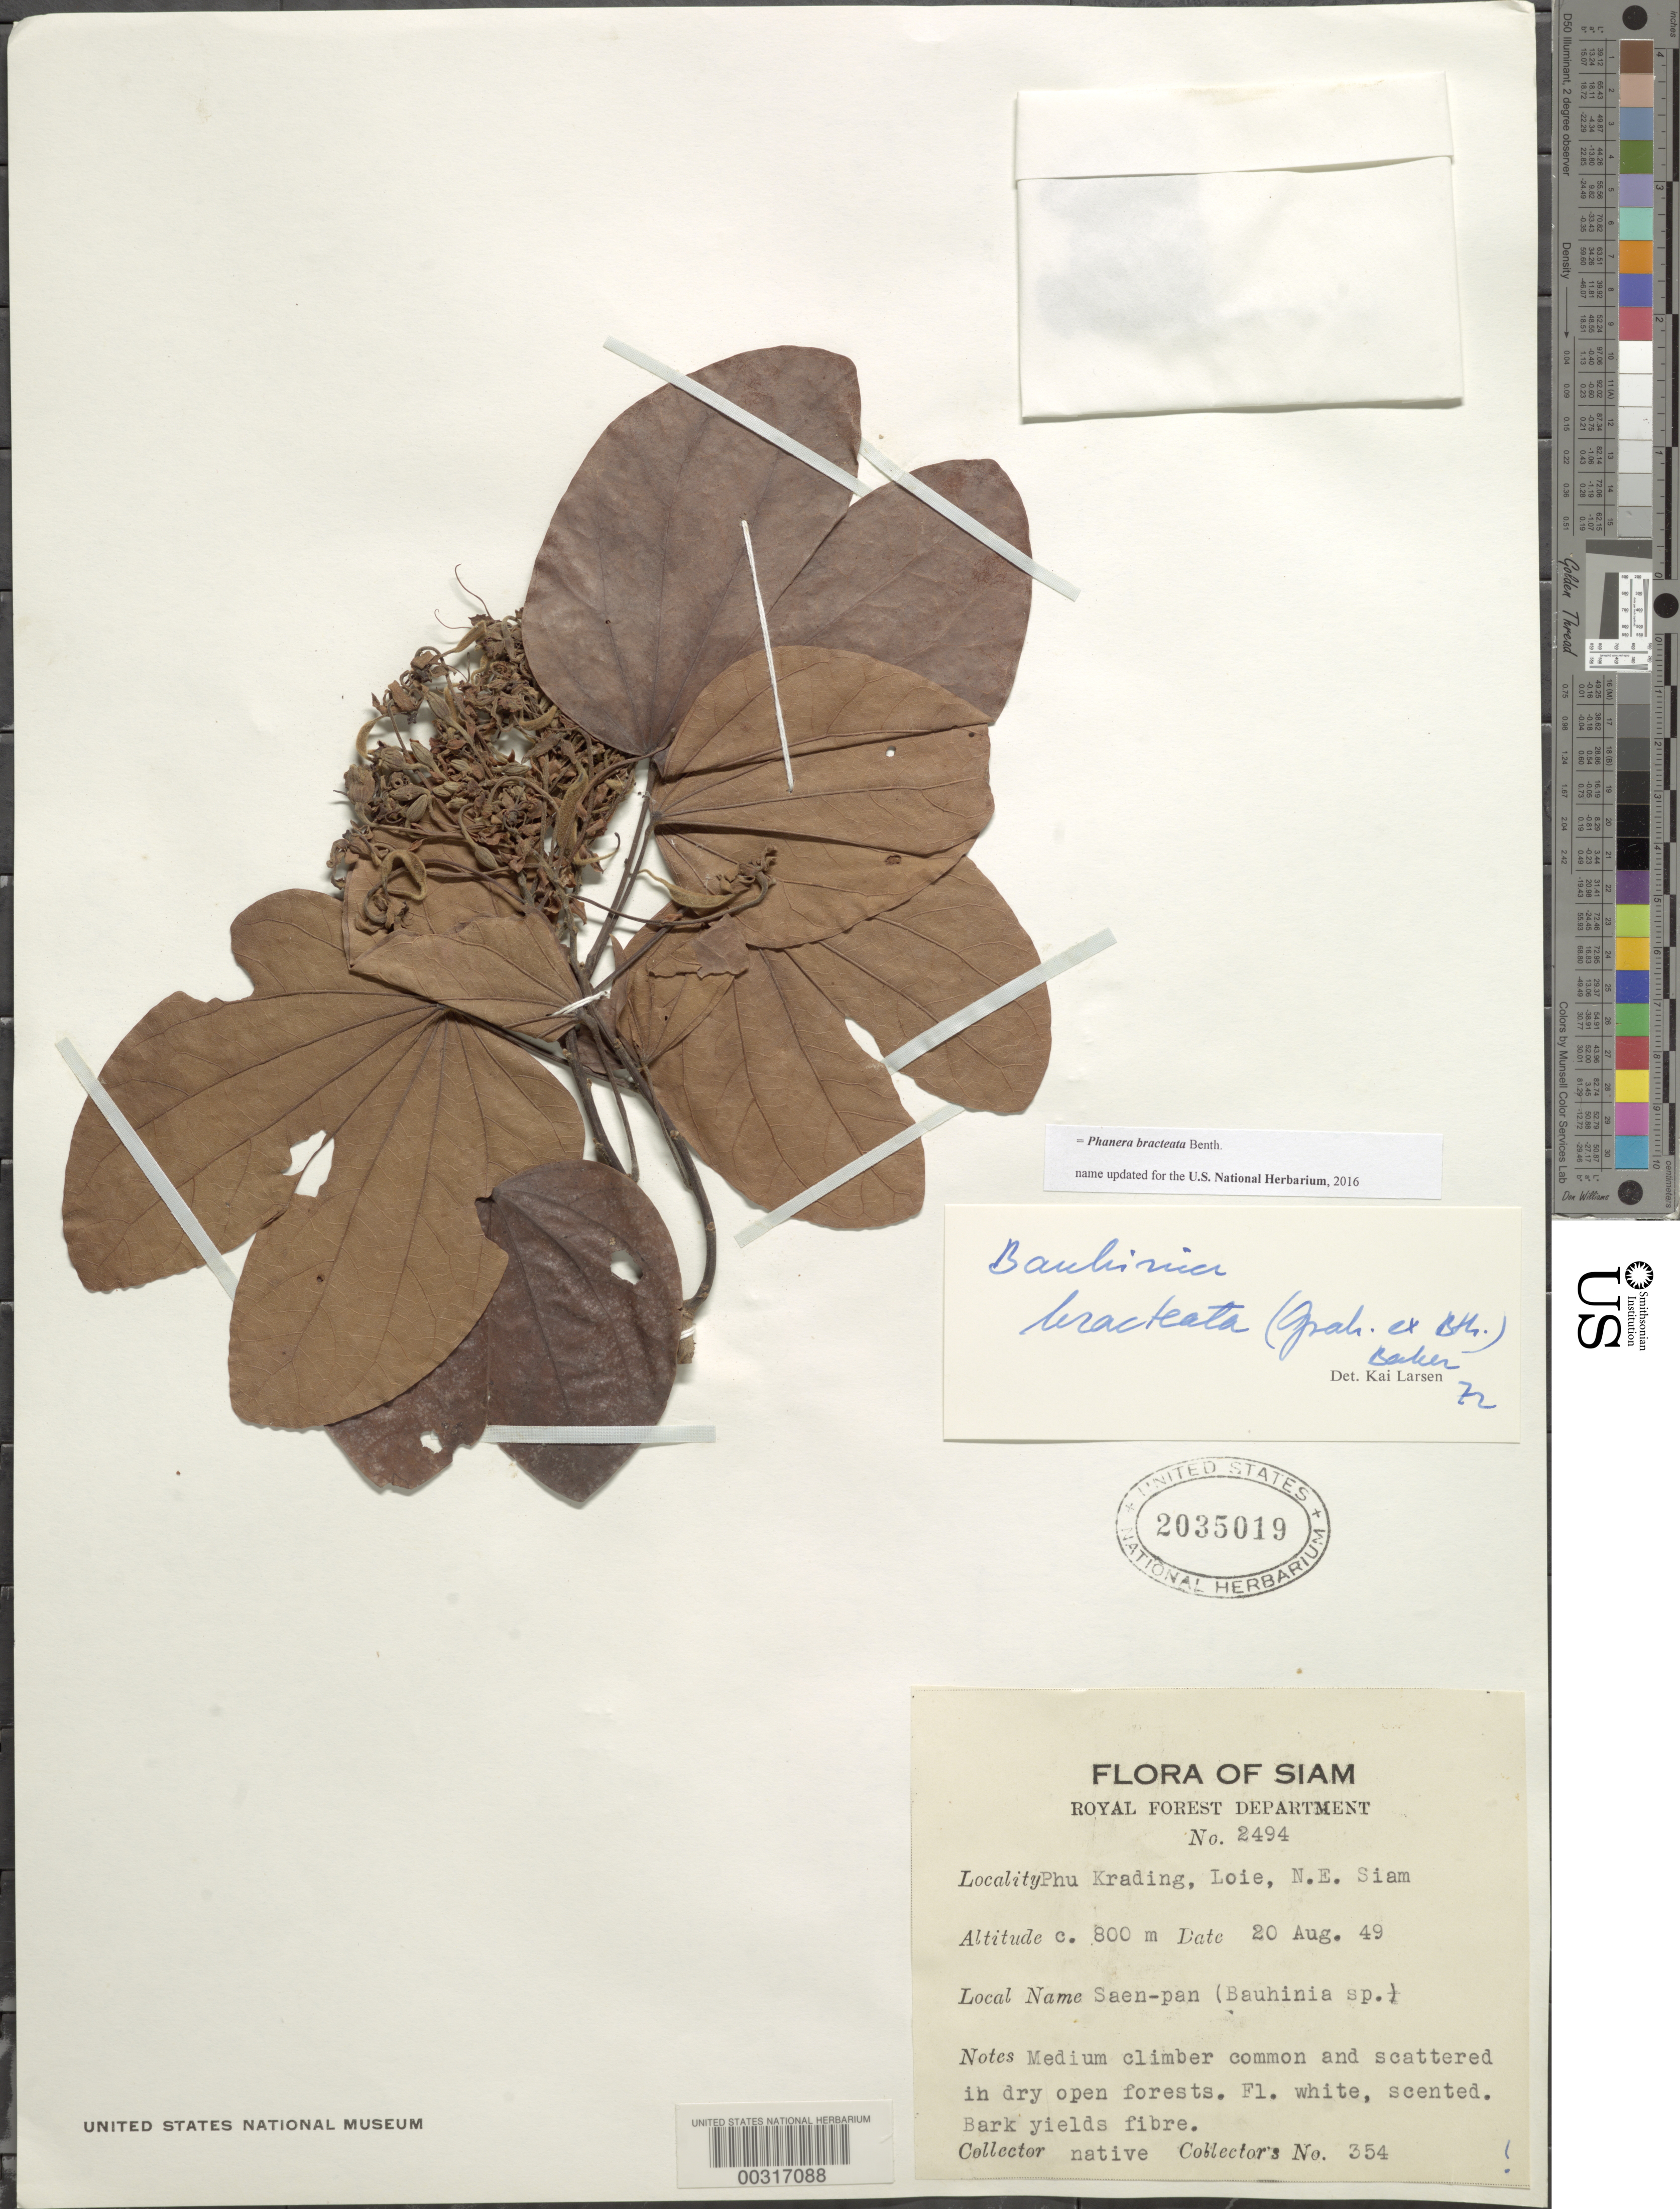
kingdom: Plantae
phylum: Tracheophyta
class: Magnoliopsida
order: Fabales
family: Fabaceae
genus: Phanera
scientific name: Phanera bracteata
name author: Benth.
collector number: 354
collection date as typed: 20 Aug 1949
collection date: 1949-08-20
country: Thailand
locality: Phu krading, loie, ne siam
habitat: Dry open forests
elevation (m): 800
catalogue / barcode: US 2035019